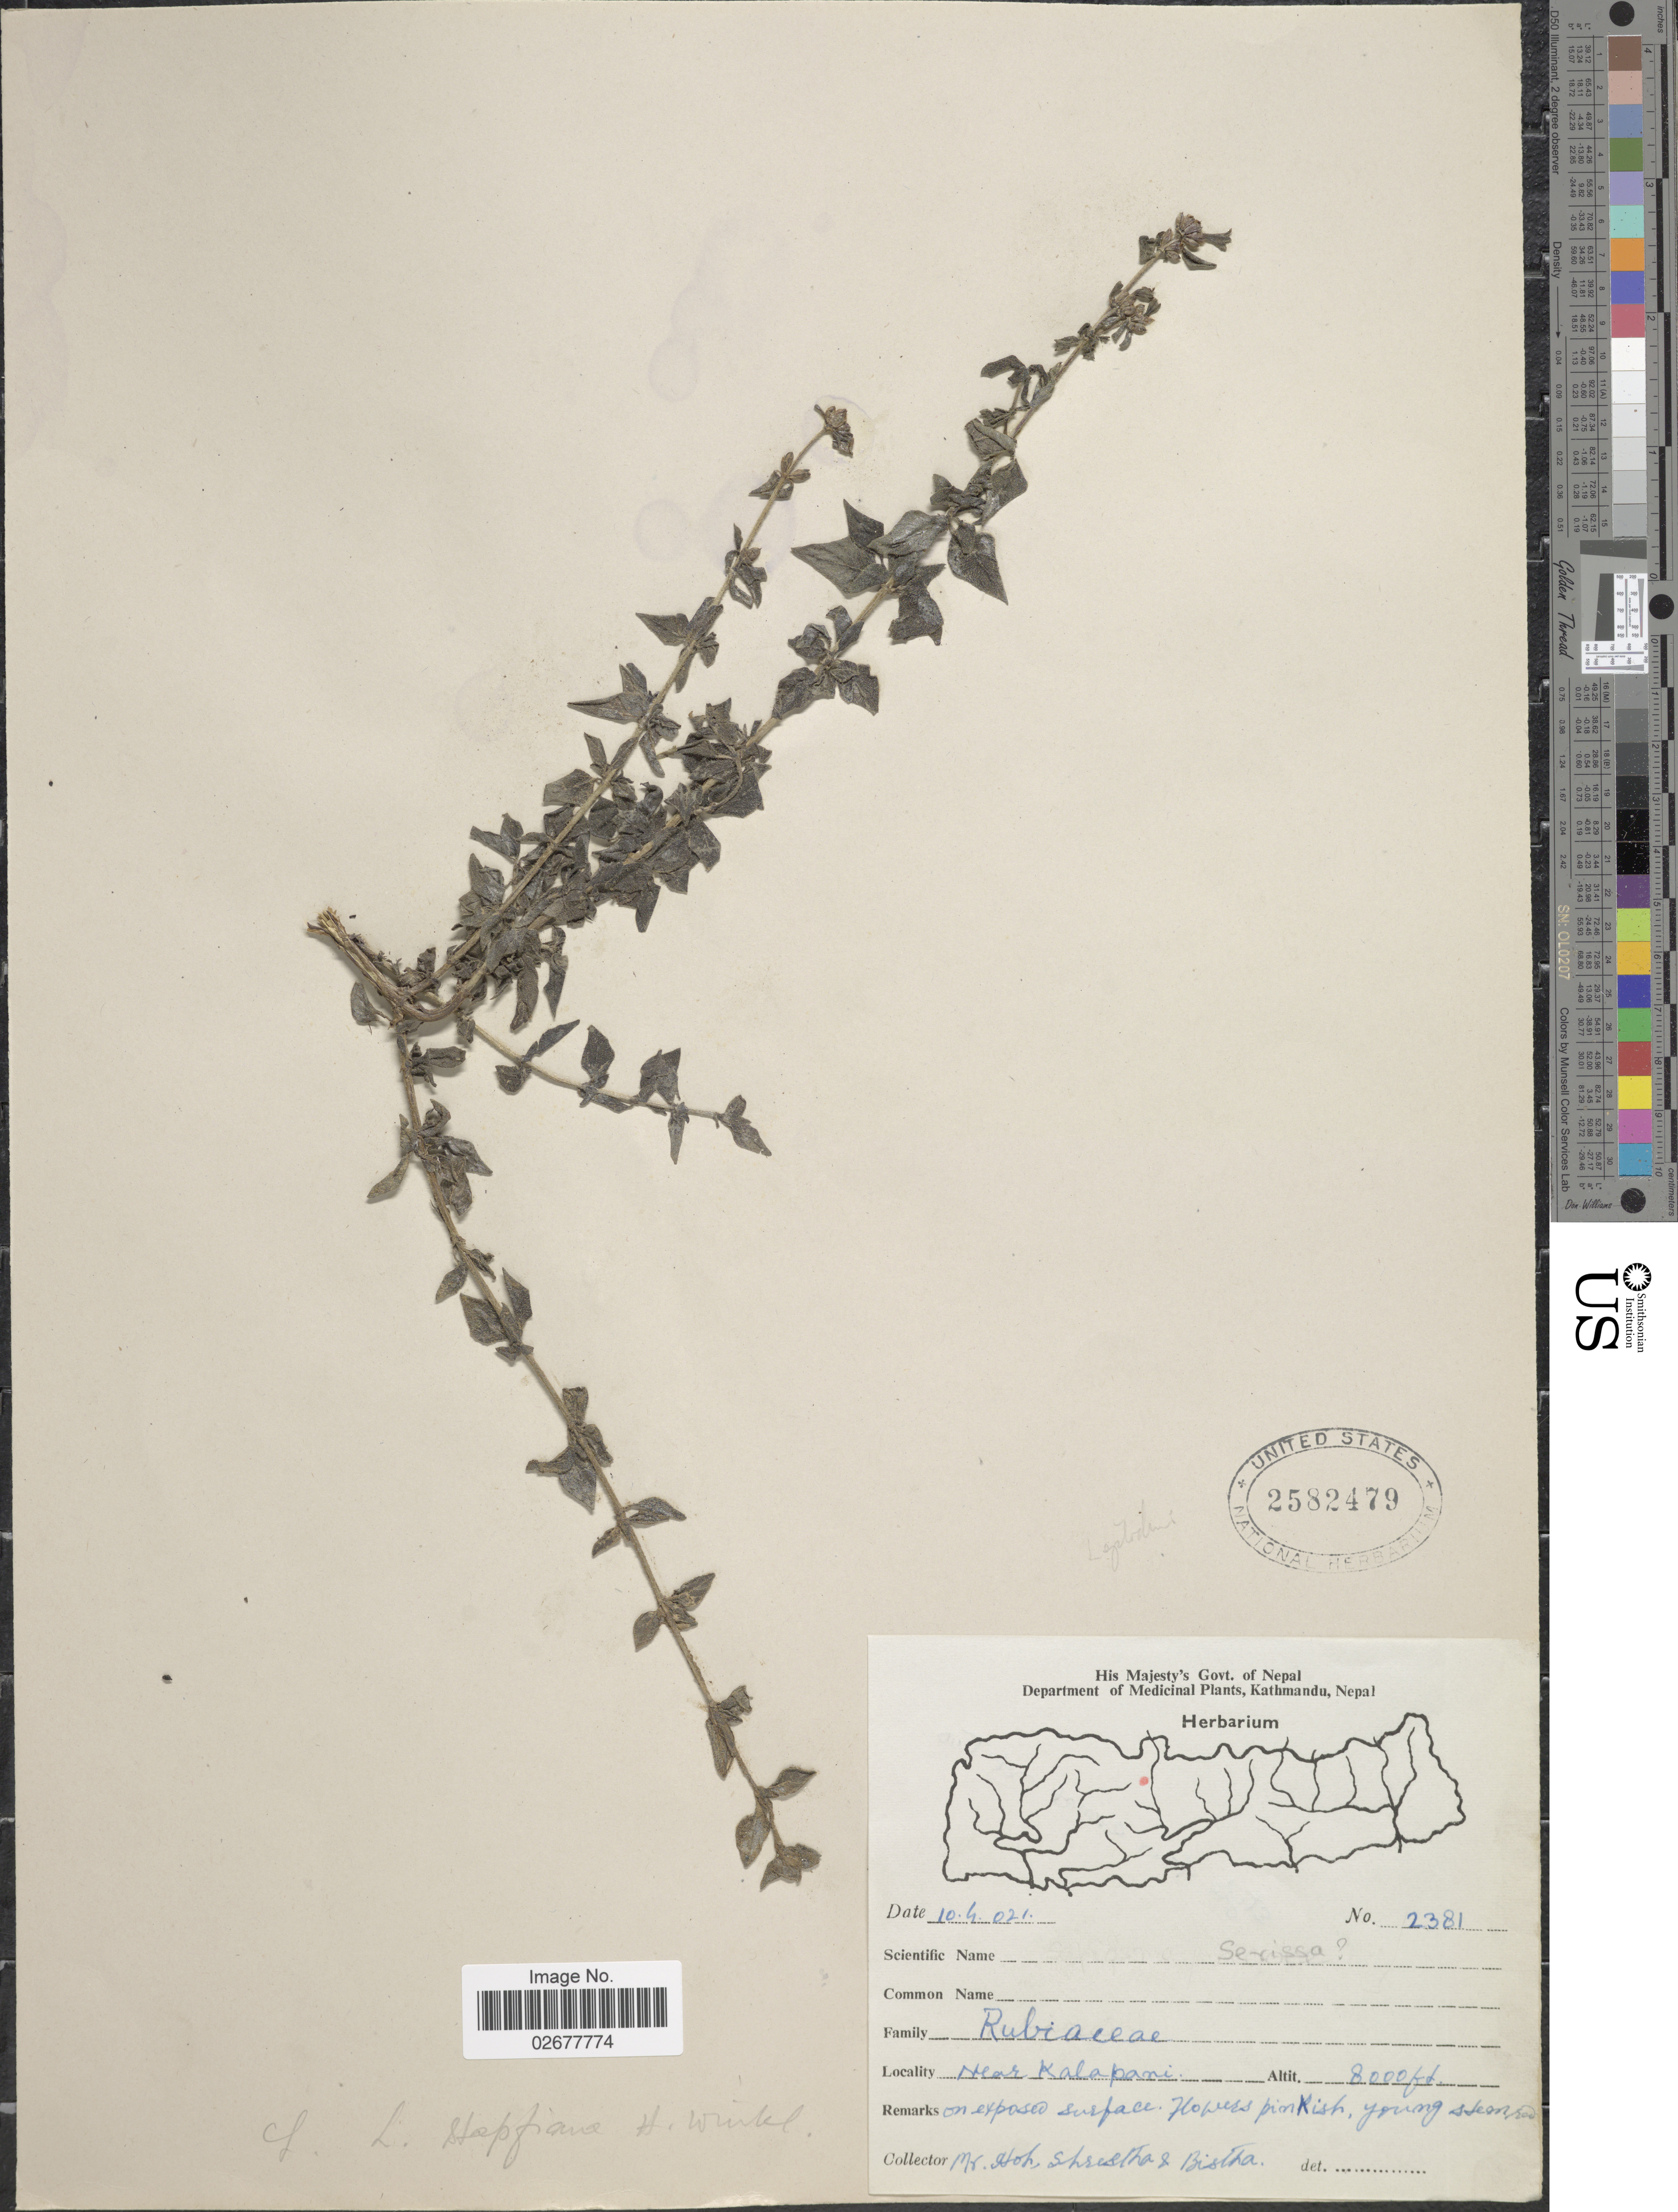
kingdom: Plantae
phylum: Tracheophyta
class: Magnoliopsida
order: Gentianales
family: Rubiaceae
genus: Leptodermis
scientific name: Leptodermis sp.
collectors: Hoh., -. Shrestha & Bistha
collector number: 2381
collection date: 1964-04-10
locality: Near Kalapani.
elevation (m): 2438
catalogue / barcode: US 2582479